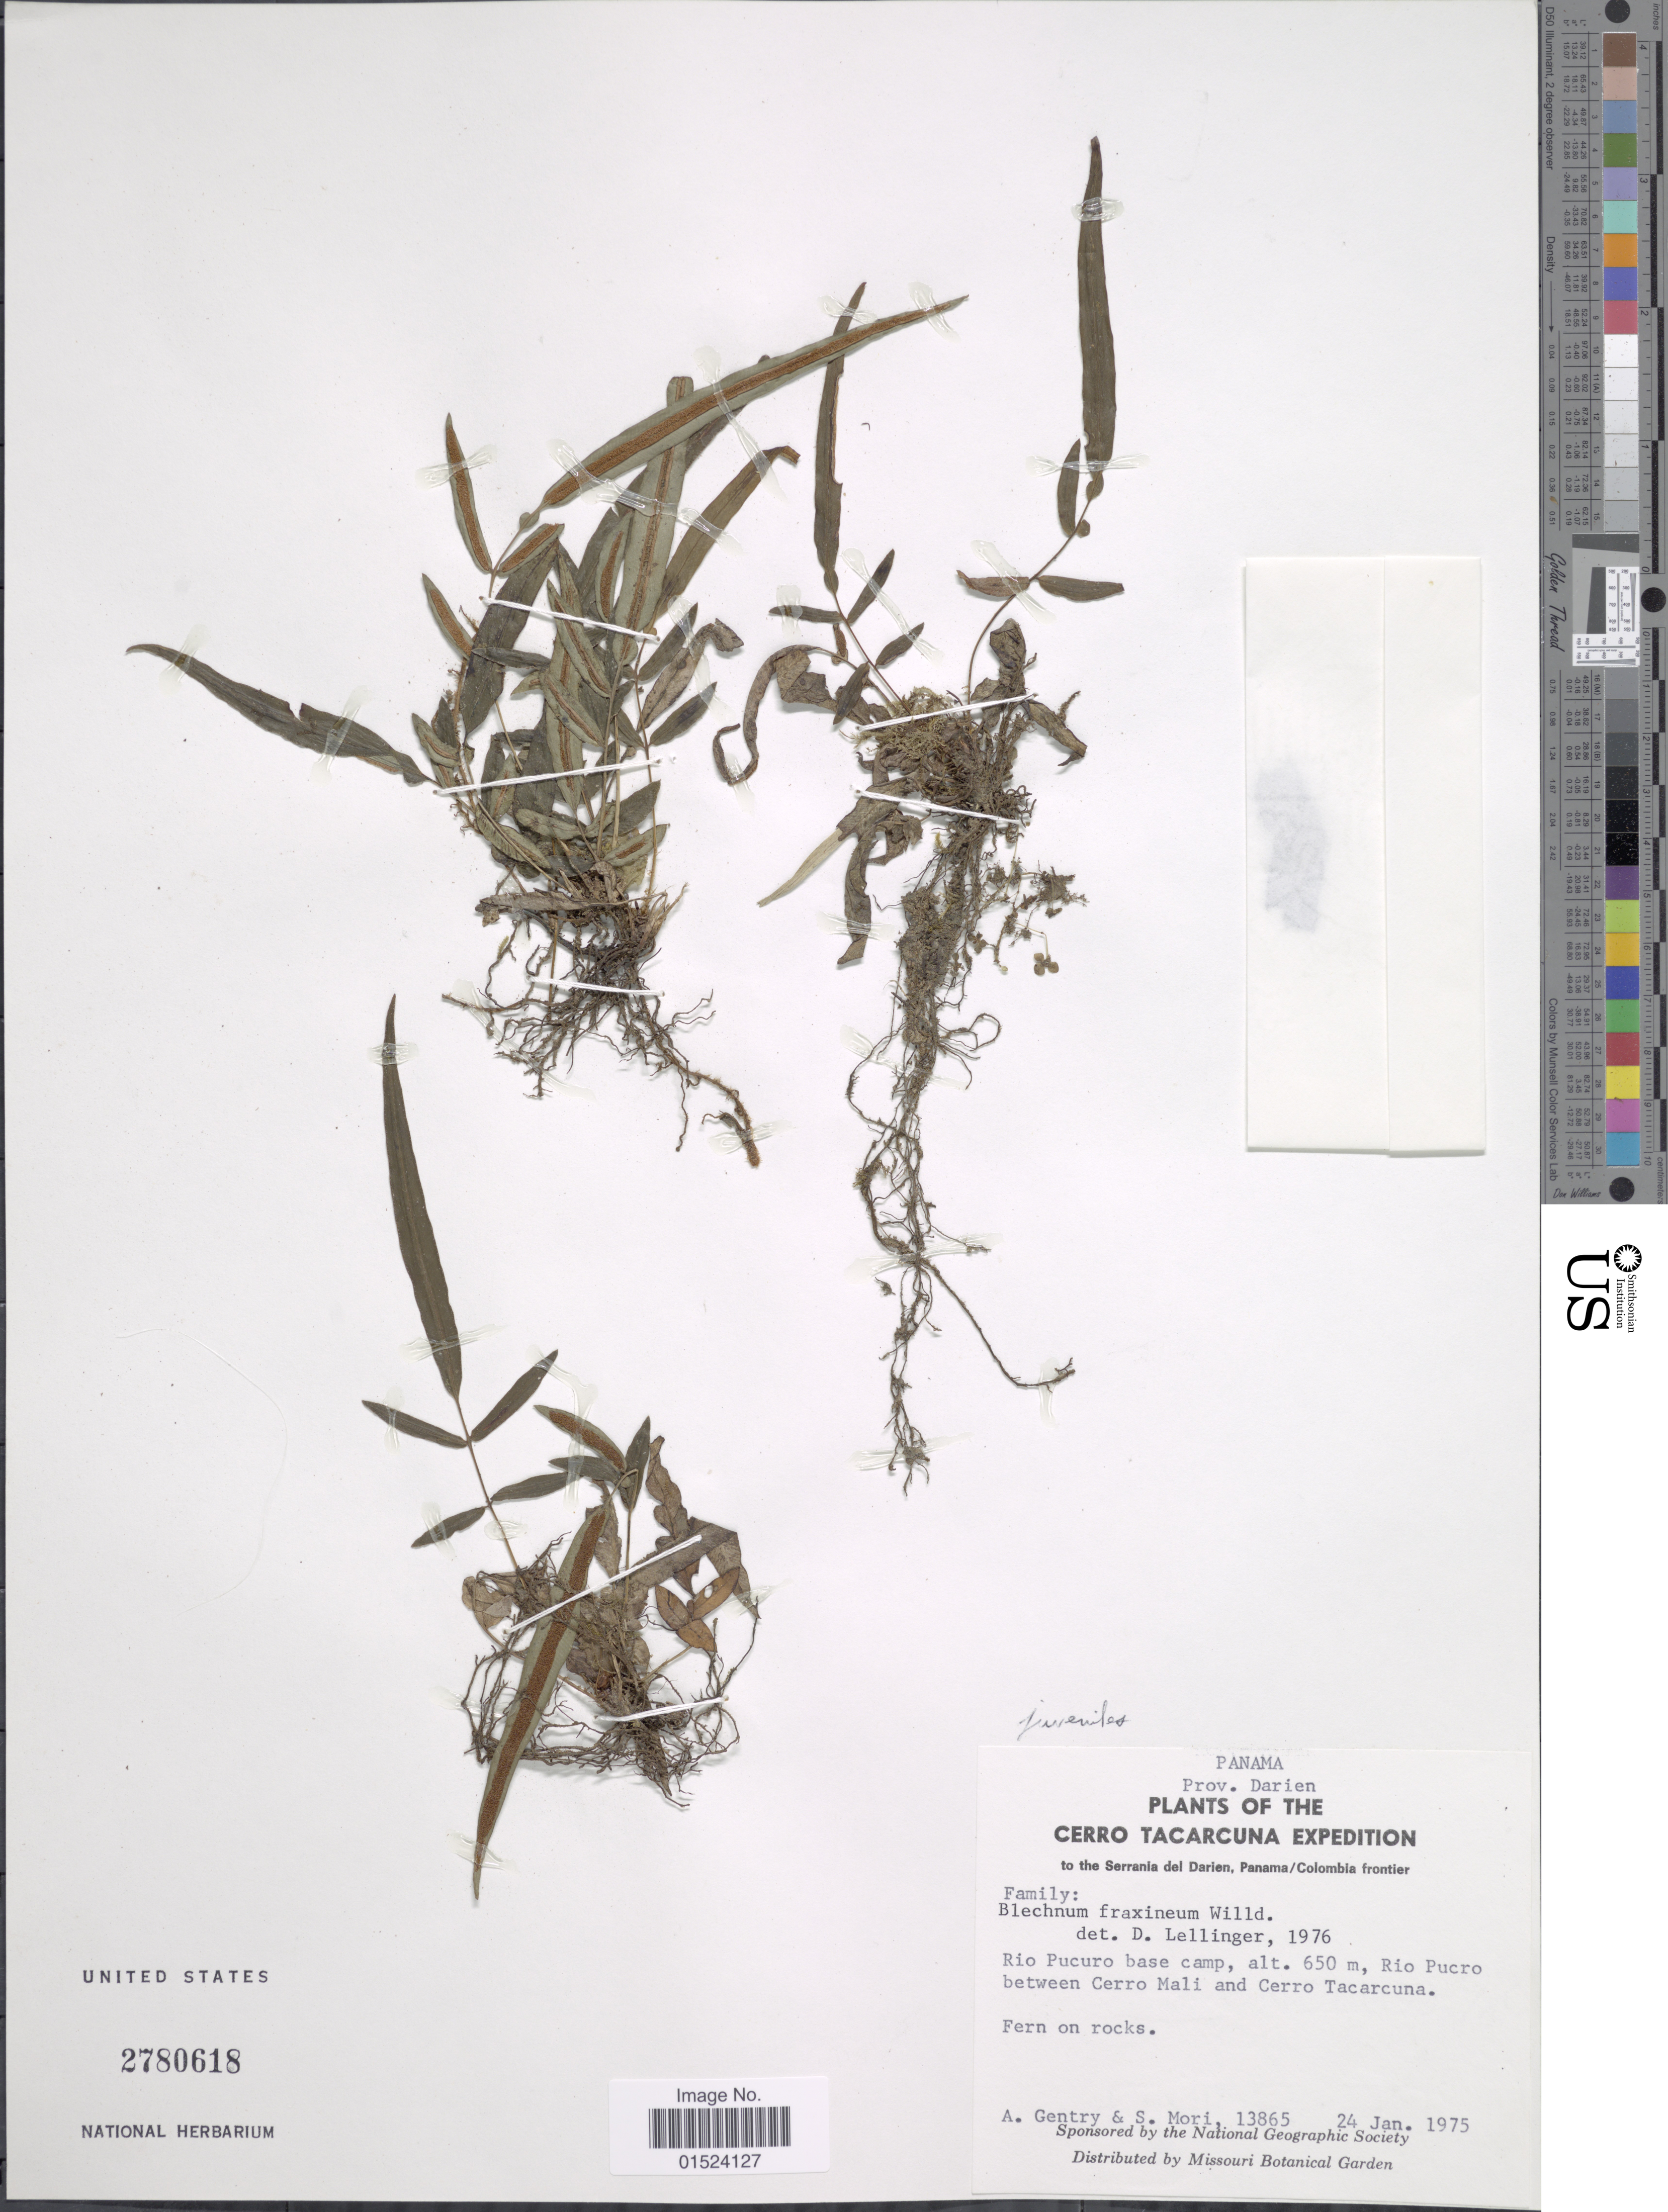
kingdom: Plantae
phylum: Tracheophyta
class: Polypodiopsida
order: Polypodiales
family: Blechnaceae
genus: Blechnum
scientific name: Blechnum gracile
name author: Kaulf.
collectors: A. H. Gentry & S. Mori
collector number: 13865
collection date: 1975-01-24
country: Panama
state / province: Darién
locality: Cerro Tacarcuna, Rio Pucuro base camp, Rio Pucro between Cerro Mali and Cerro Tacarcuna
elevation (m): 650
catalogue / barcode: US 2780618